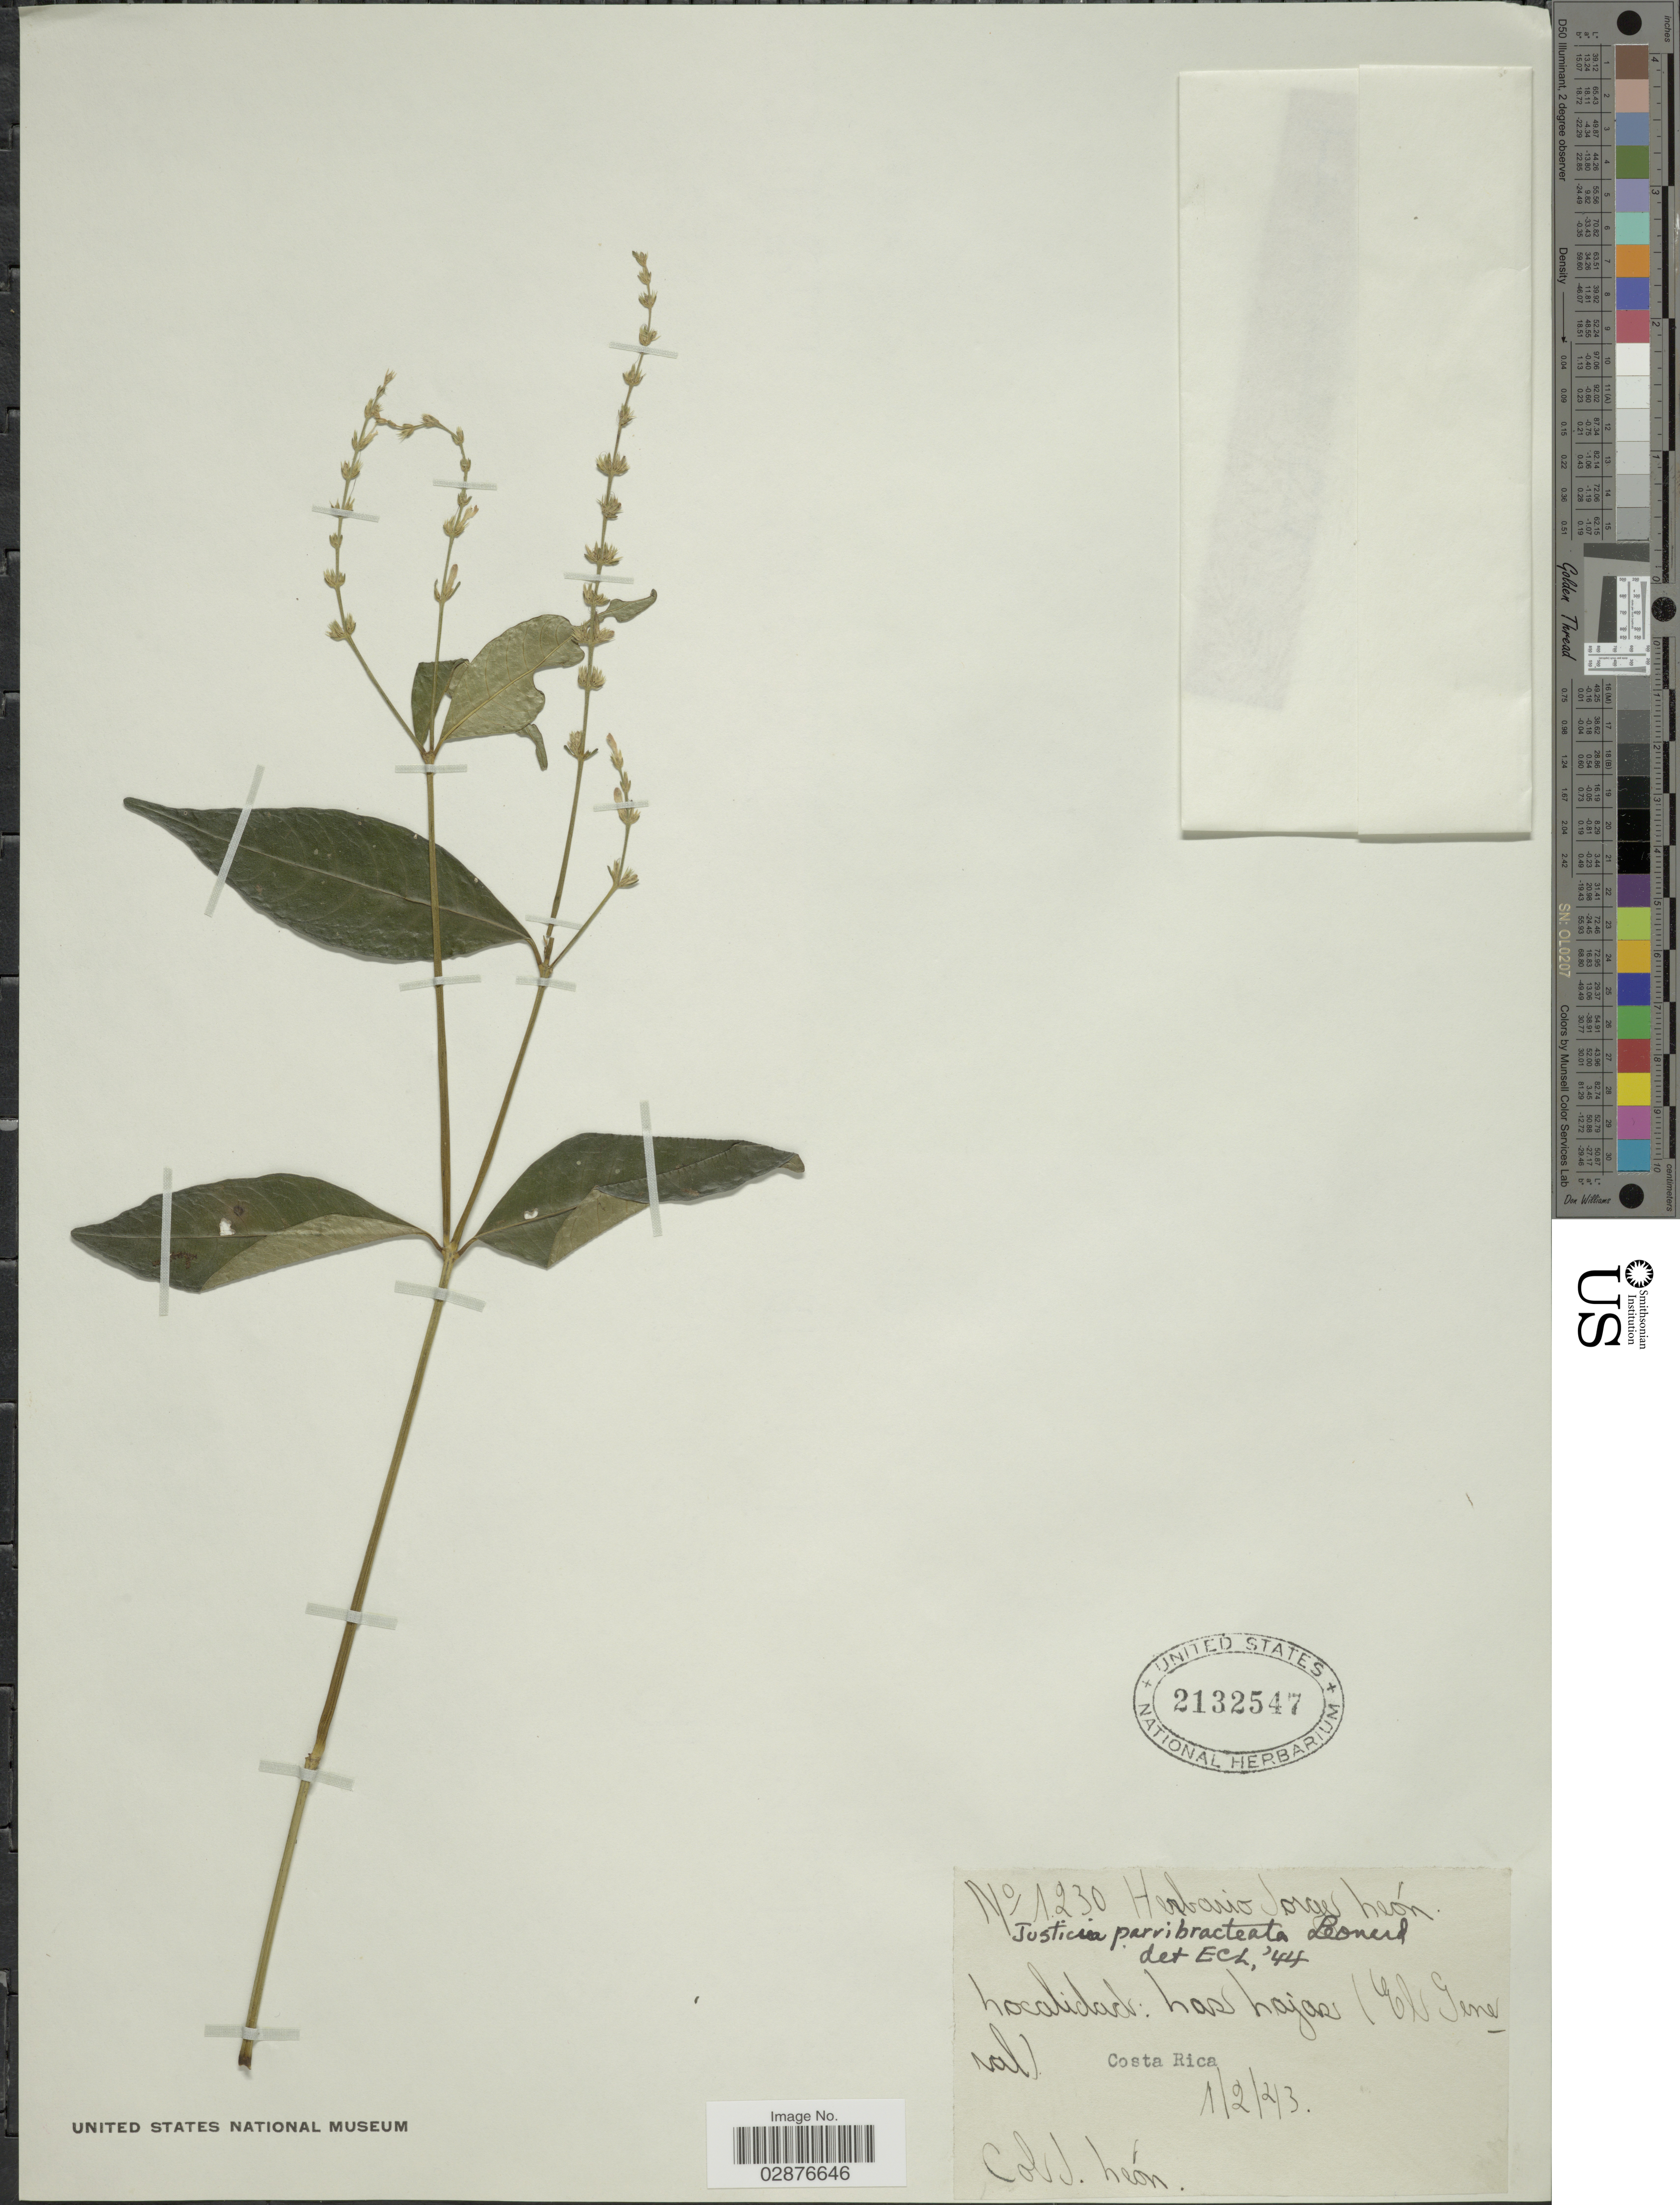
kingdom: Plantae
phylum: Tracheophyta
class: Magnoliopsida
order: Lamiales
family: Acanthaceae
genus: Justicia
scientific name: Justicia parvibracteata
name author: Leonard in Standl.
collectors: J. León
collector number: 1230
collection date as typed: Transcribed d/m/y: 1/2/43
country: Costa Rica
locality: Las hajas (El General).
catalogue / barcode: US 2132547